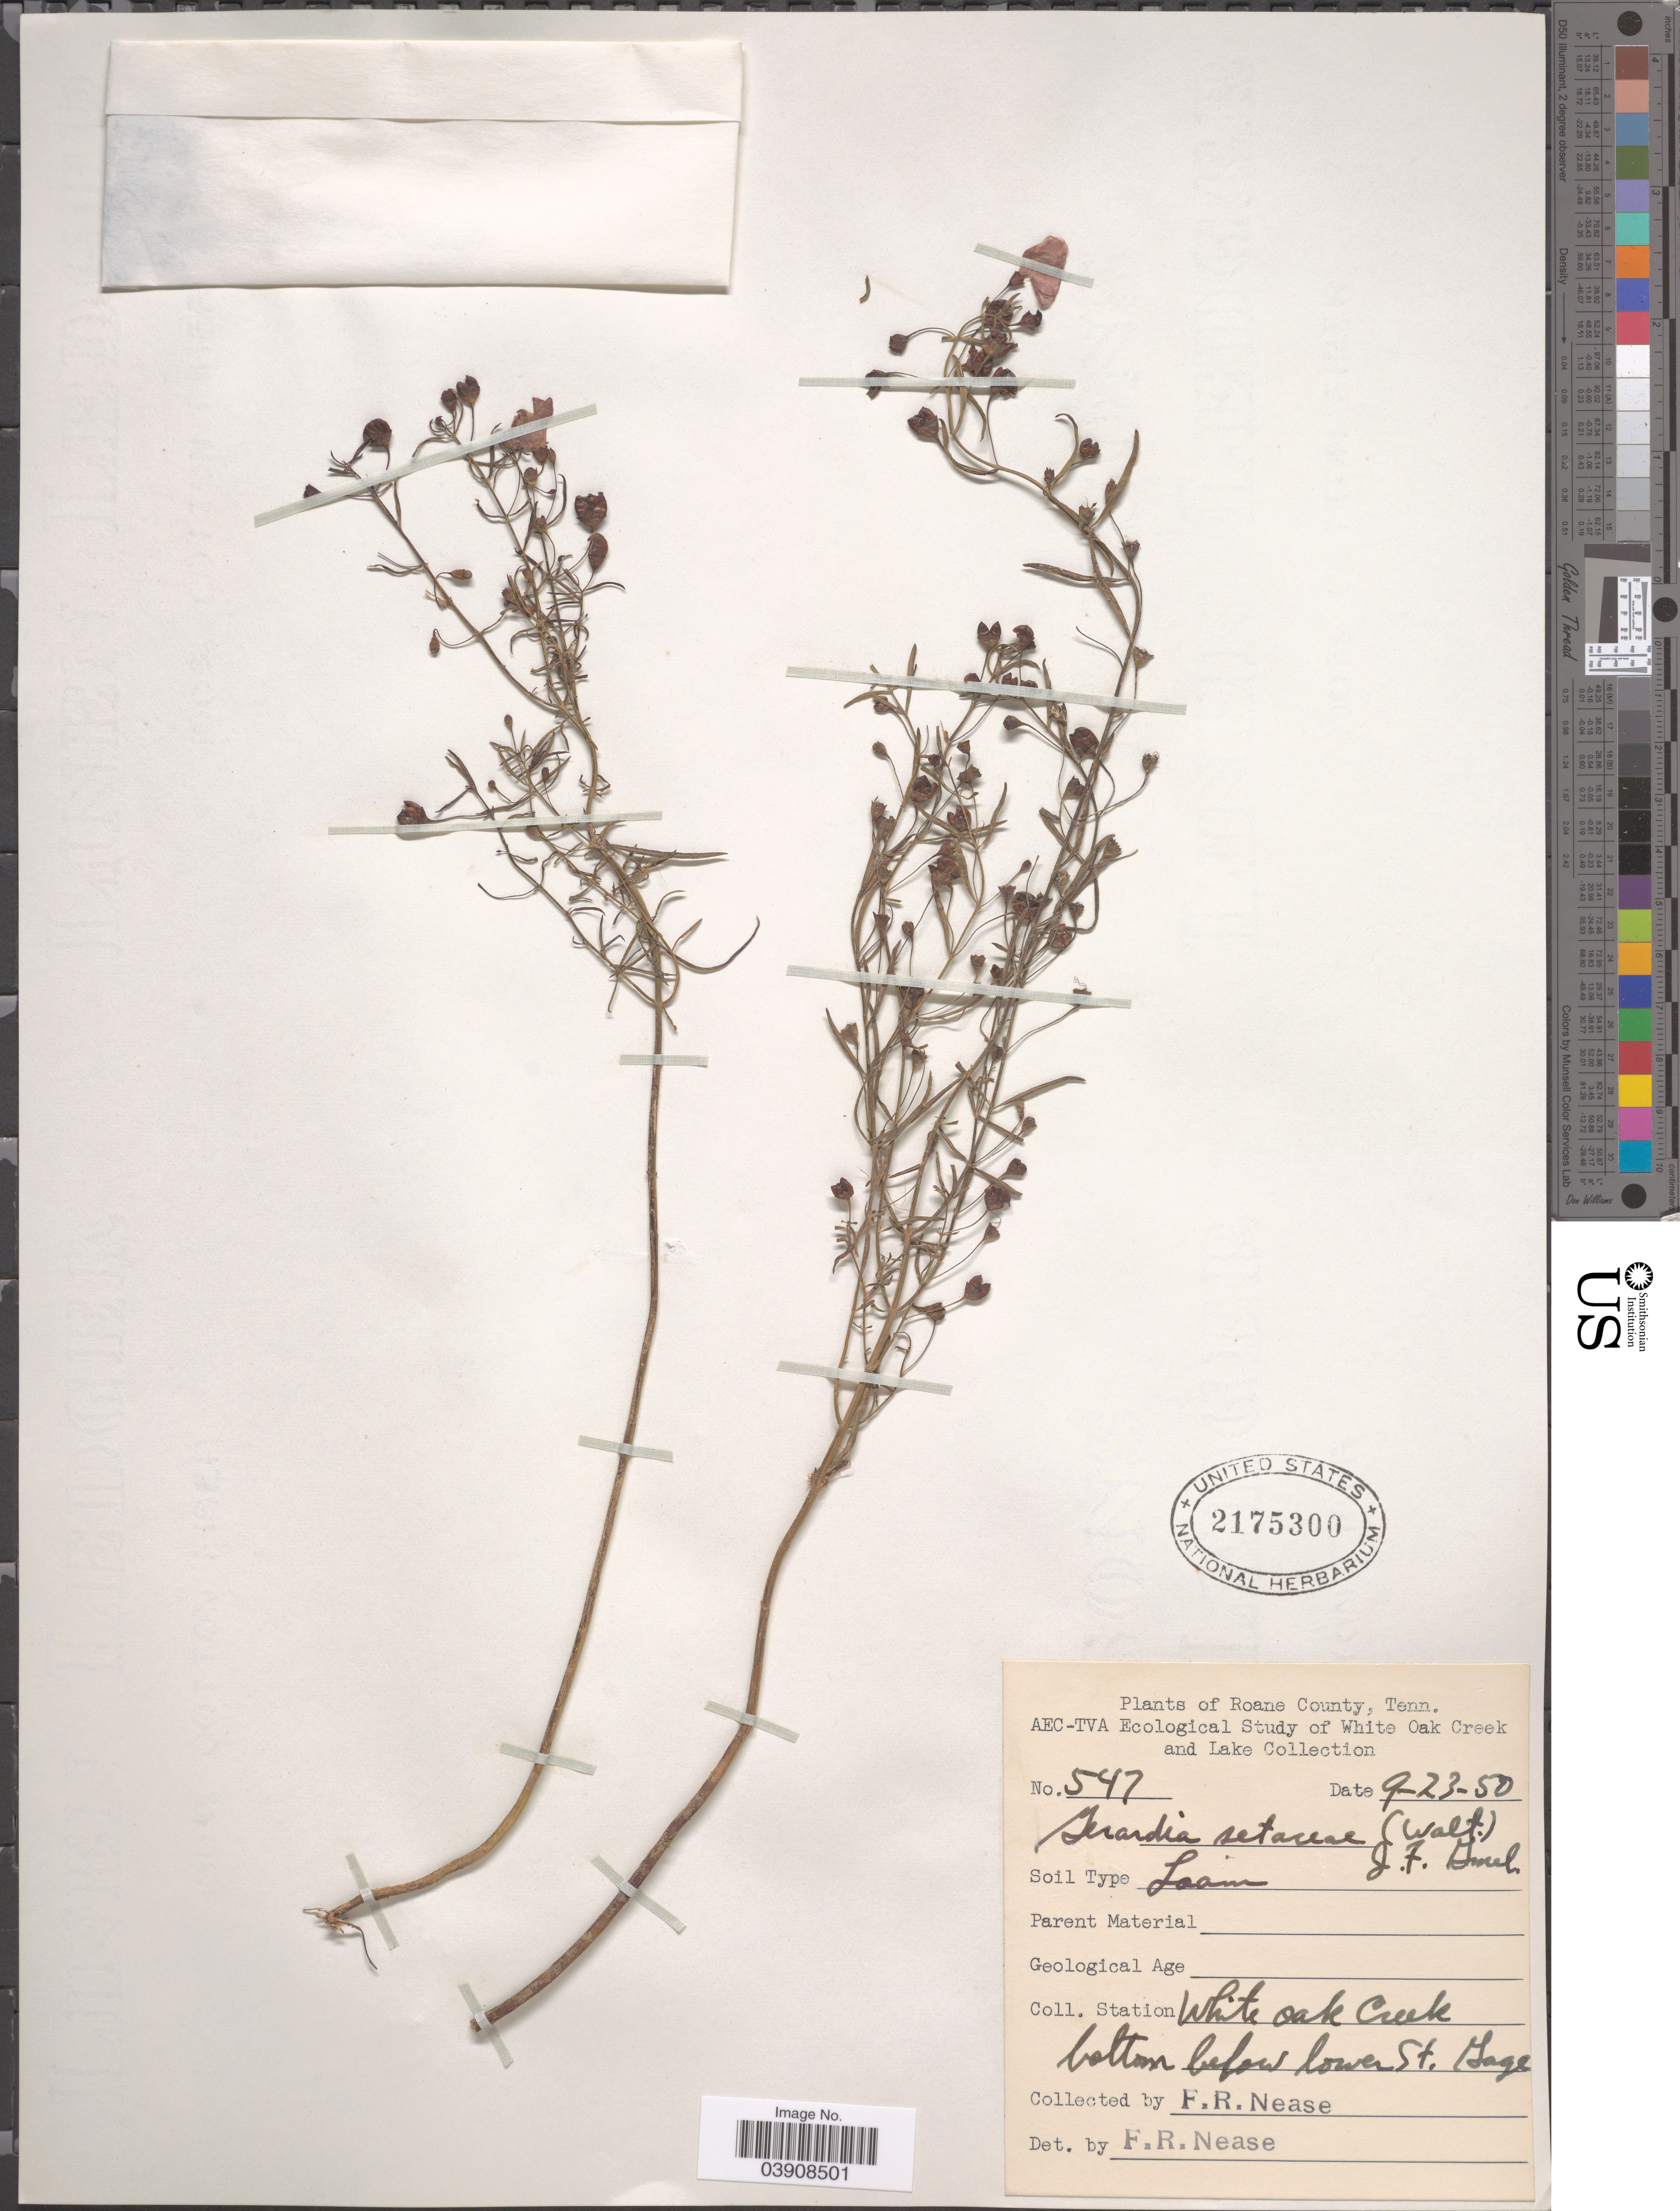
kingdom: Plantae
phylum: Tracheophyta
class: Magnoliopsida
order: Lamiales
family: Orobanchaceae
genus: Agalinis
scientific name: Agalinis setacea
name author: (J.F. Gmel.) Raf.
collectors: F. Nease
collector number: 547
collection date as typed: Transcribed d/m/y: 23/9/50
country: United States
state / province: Tennessee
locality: Roane County. Coll. Station White Oak Creek bottom below lower St. Gage.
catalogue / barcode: US 2175300